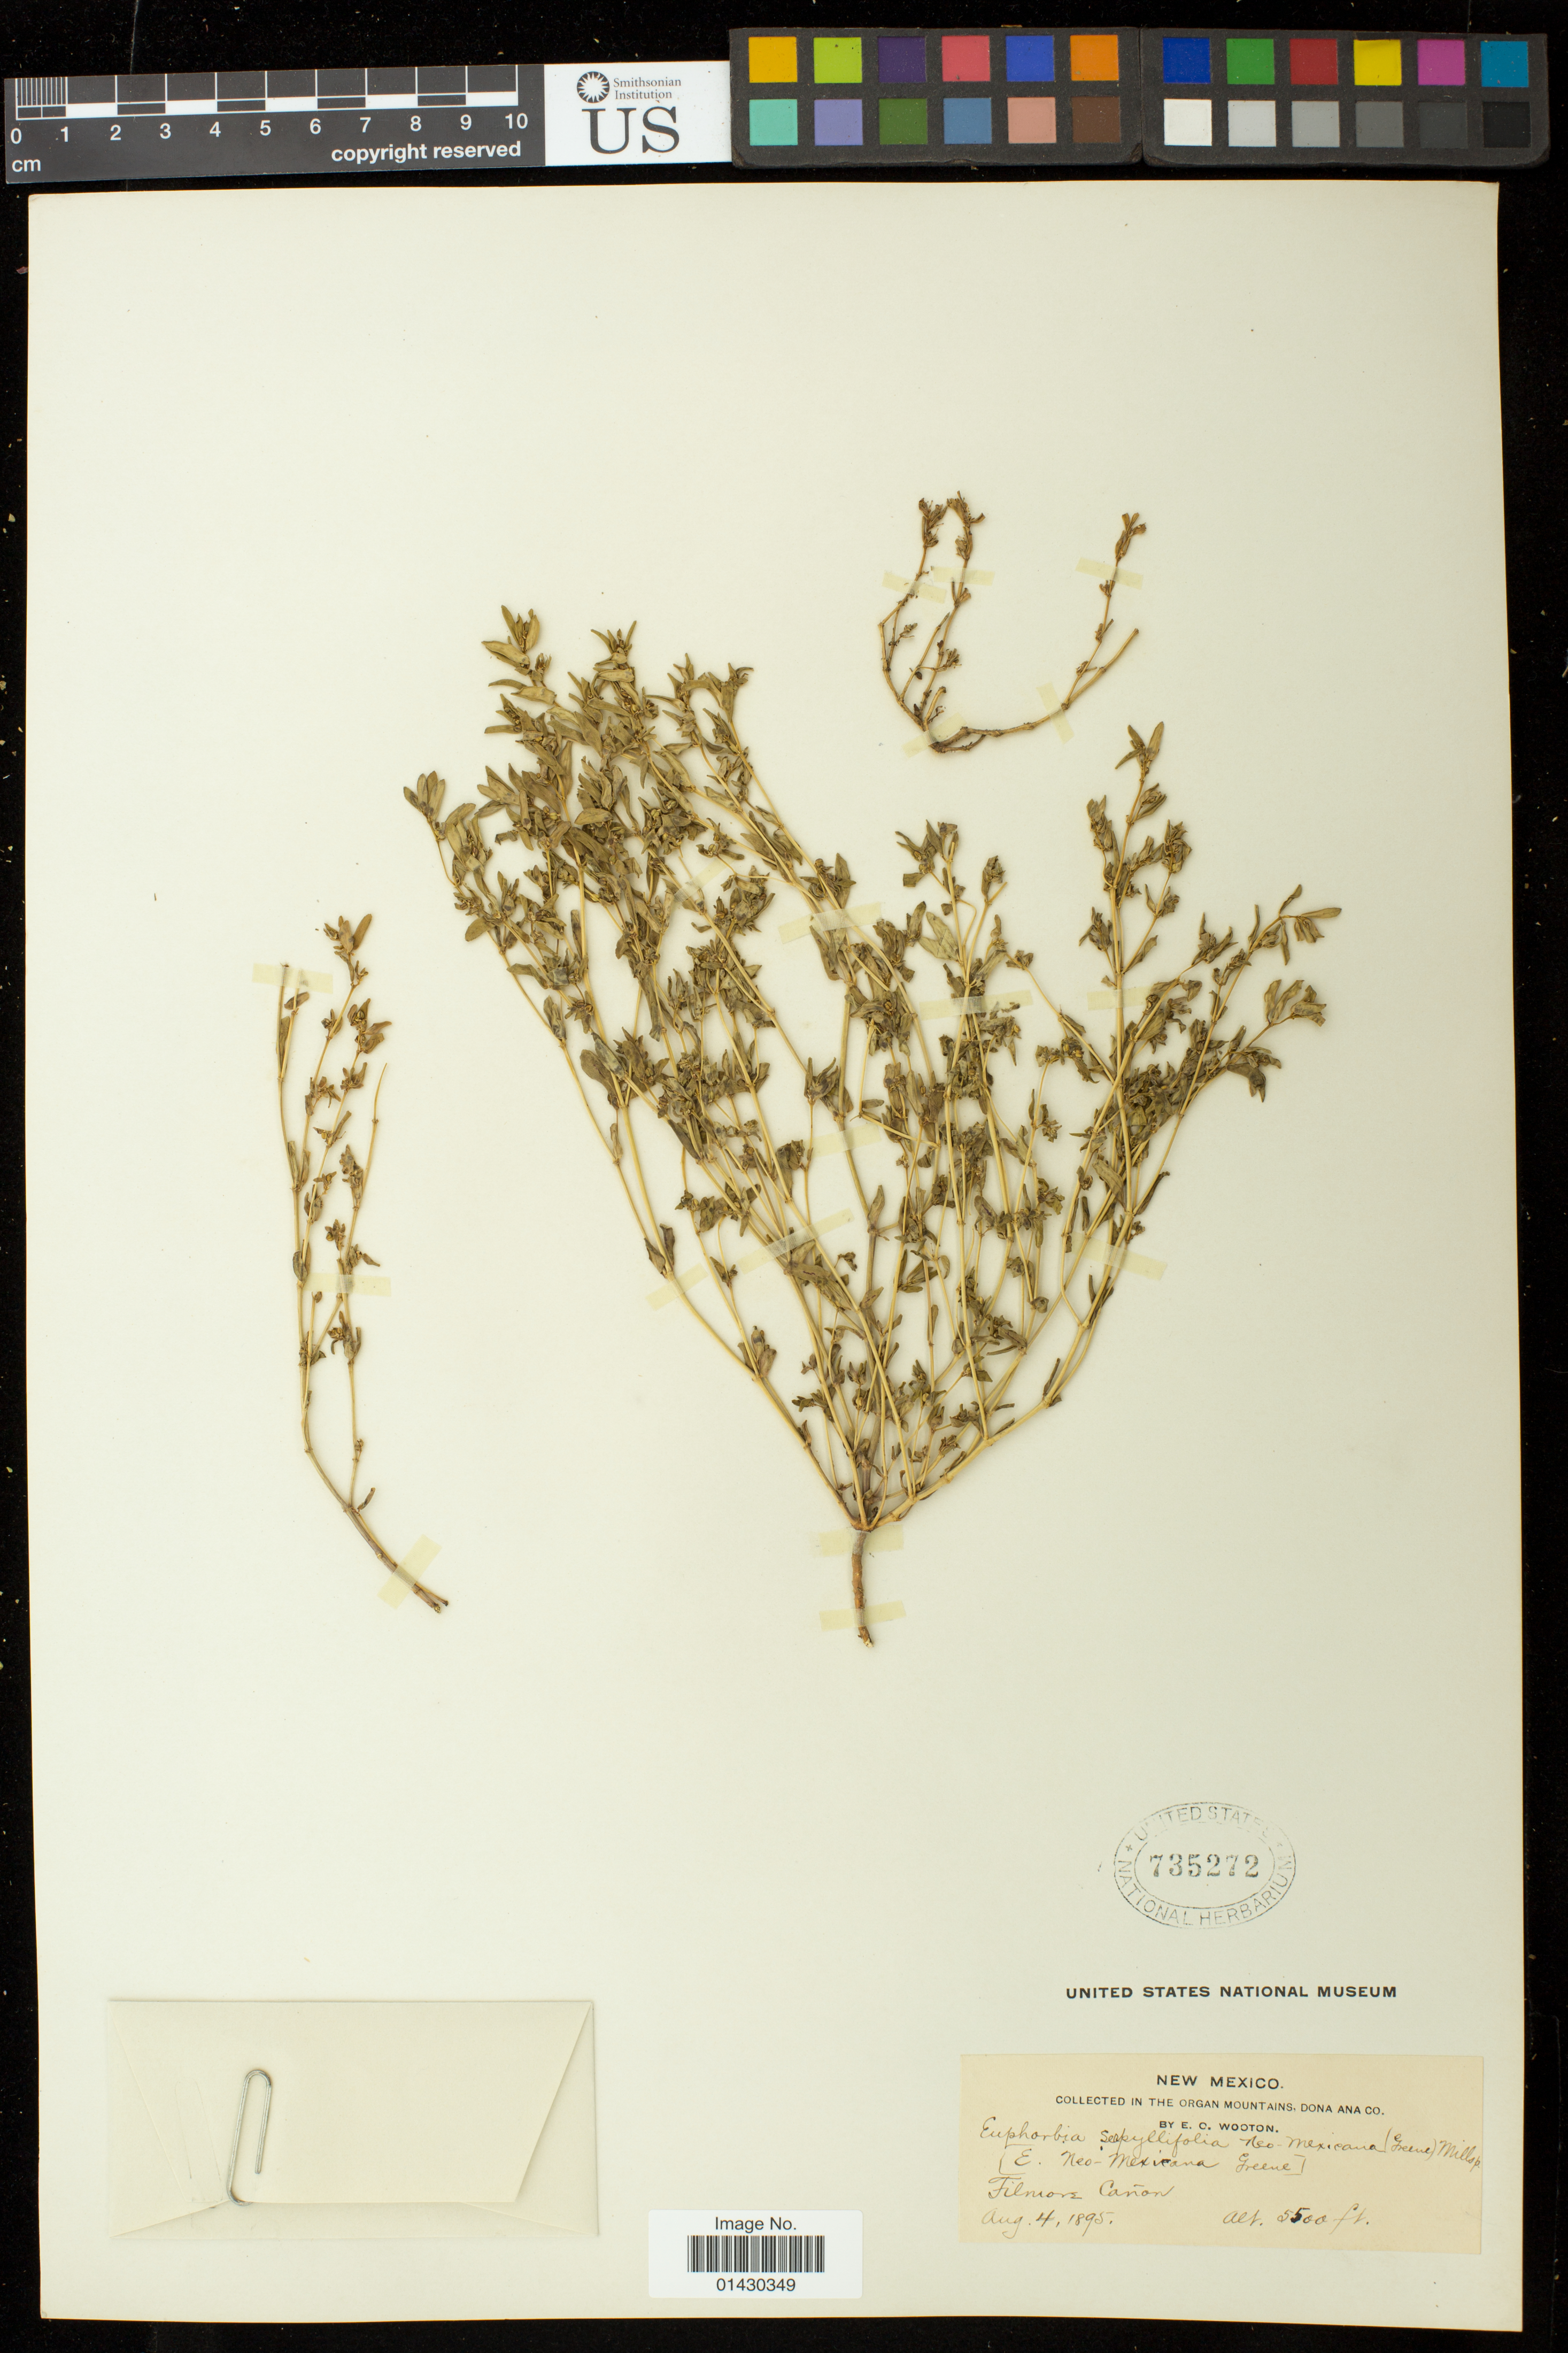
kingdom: Plantae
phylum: Tracheophyta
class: Magnoliopsida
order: Malpighiales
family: Euphorbiaceae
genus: Euphorbia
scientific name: Euphorbia serpillifolia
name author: Pers.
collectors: E. O. Wooton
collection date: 1895-08-04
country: United States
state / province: New Mexico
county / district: Dona Ana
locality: Organ Mountains; Filmore Canon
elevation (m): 1676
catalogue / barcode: US 735272